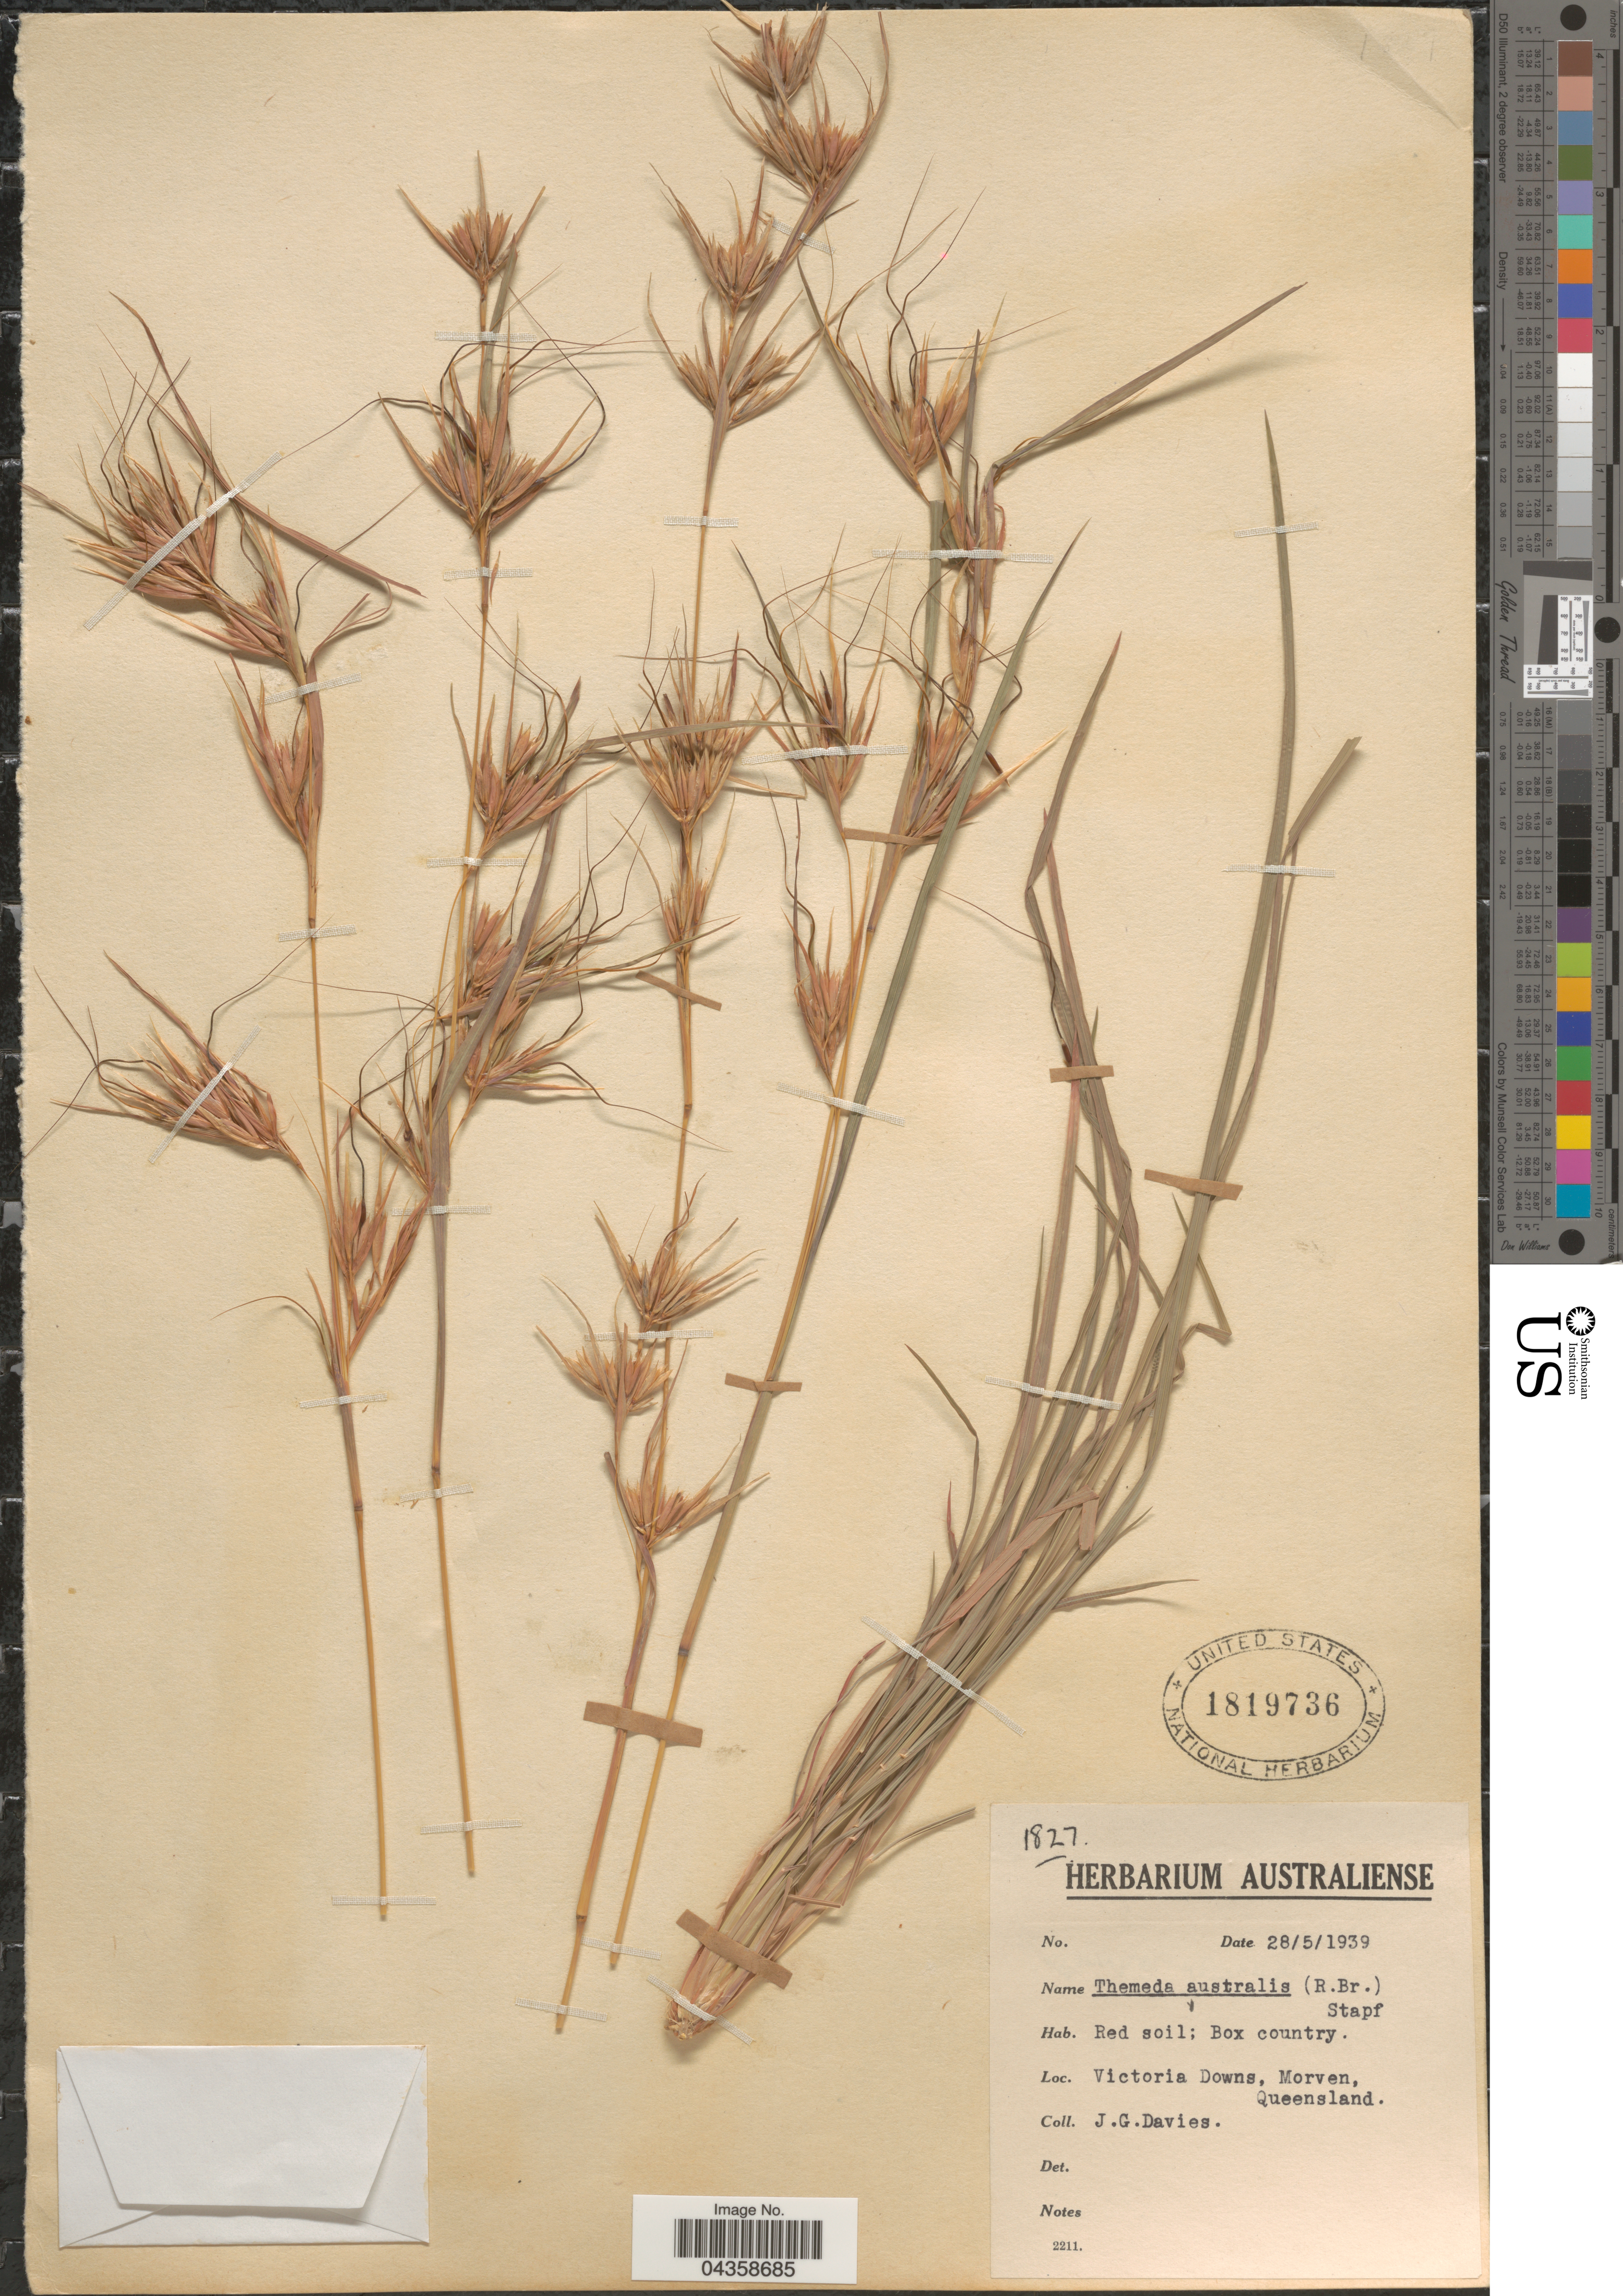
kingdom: Plantae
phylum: Tracheophyta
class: Liliopsida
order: Poales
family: Poaceae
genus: Themeda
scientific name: Themeda triandra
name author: Forssk.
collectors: J. Davies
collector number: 1827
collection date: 1939-05-28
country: Australia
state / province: Queensland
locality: Victoria Downs, Morven. Box country.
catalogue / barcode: US 1819736